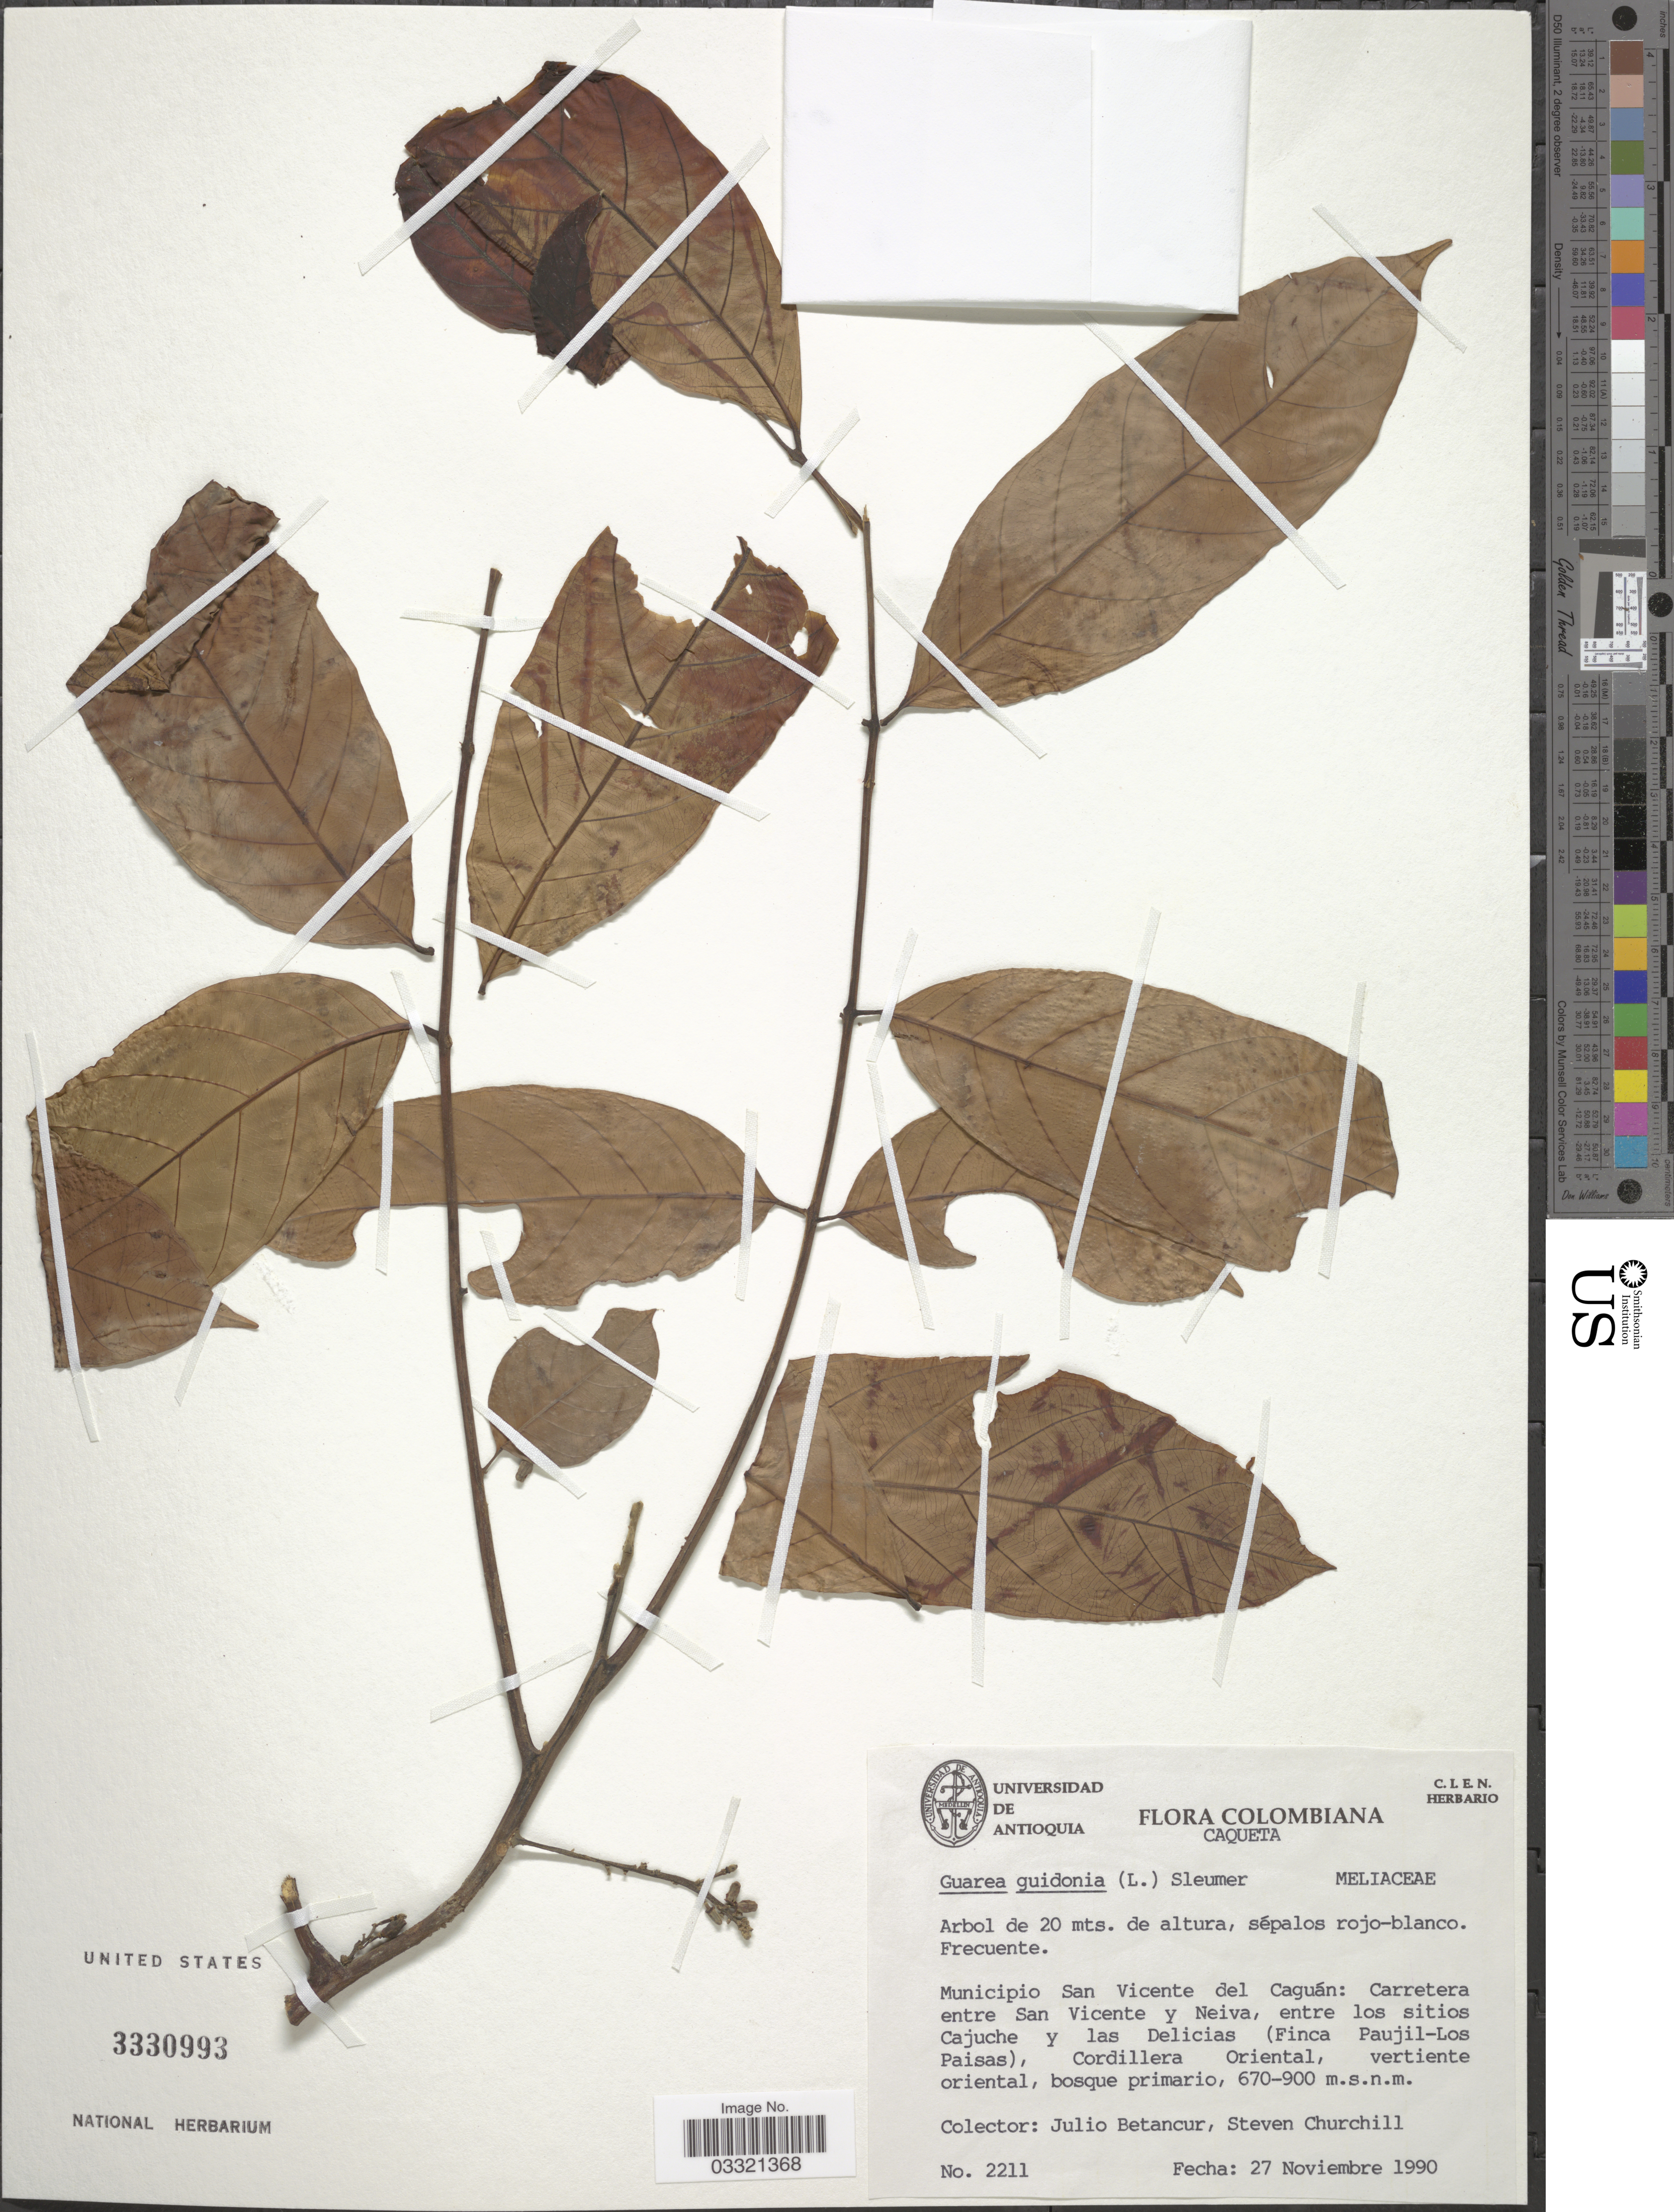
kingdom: Plantae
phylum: Tracheophyta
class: Magnoliopsida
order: Sapindales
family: Meliaceae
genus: Guarea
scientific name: Guarea guidonia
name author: (L.) Sleumer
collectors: J. Betancur & S. Churchill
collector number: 2211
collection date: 1990-11-27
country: Colombia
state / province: Caquetá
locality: Municipio San Vicente de Caguán: Carretera entre San Vicente y Neiva, entre los sitios Cajuche y las Delicias (finca Paujil-Los Paisas), Cordillera Oriental, vertiente oriental, bosque primario.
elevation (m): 670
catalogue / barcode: US 3330993